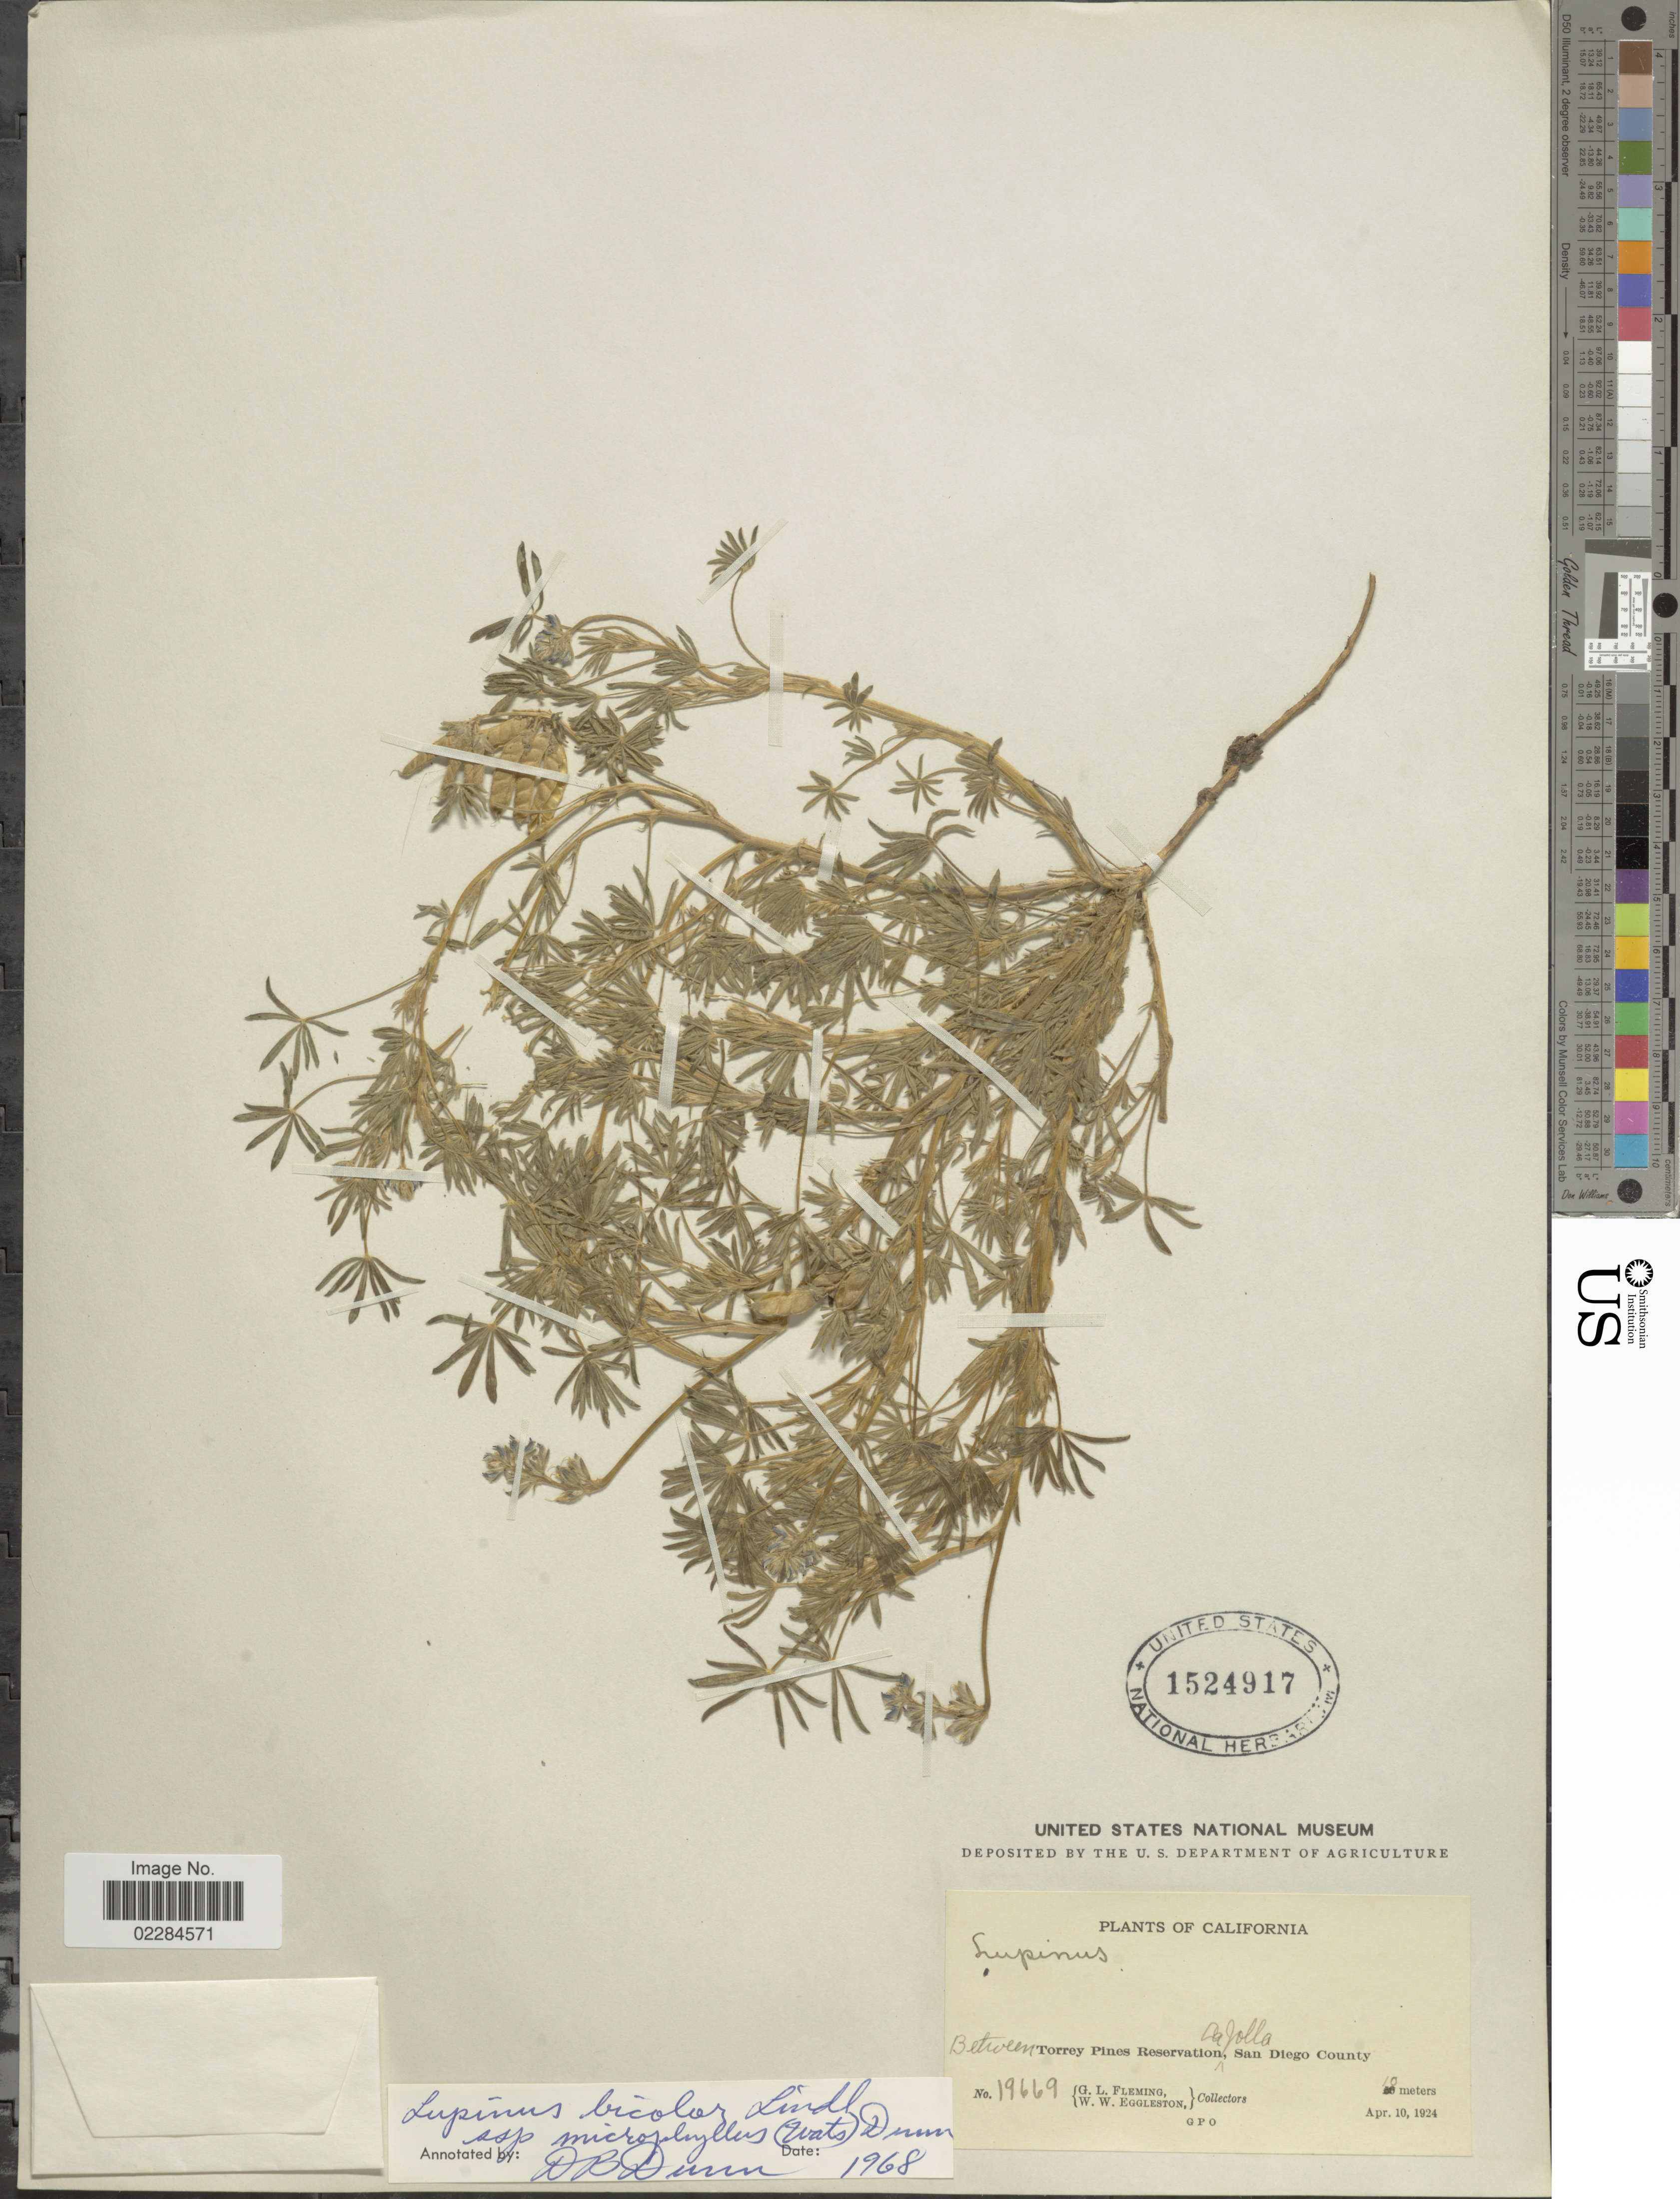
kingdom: Plantae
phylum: Tracheophyta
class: Magnoliopsida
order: Fabales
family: Fabaceae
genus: Lupinus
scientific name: Lupinus bicolor var. microphyllus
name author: Lindl.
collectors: G. Fleming & W. W. Eggleston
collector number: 19669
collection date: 1924-04-10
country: United States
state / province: California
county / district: San Diego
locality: Between Torrey Pines Reservation La Jolla, San Diego County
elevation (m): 10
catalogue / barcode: US 1524917